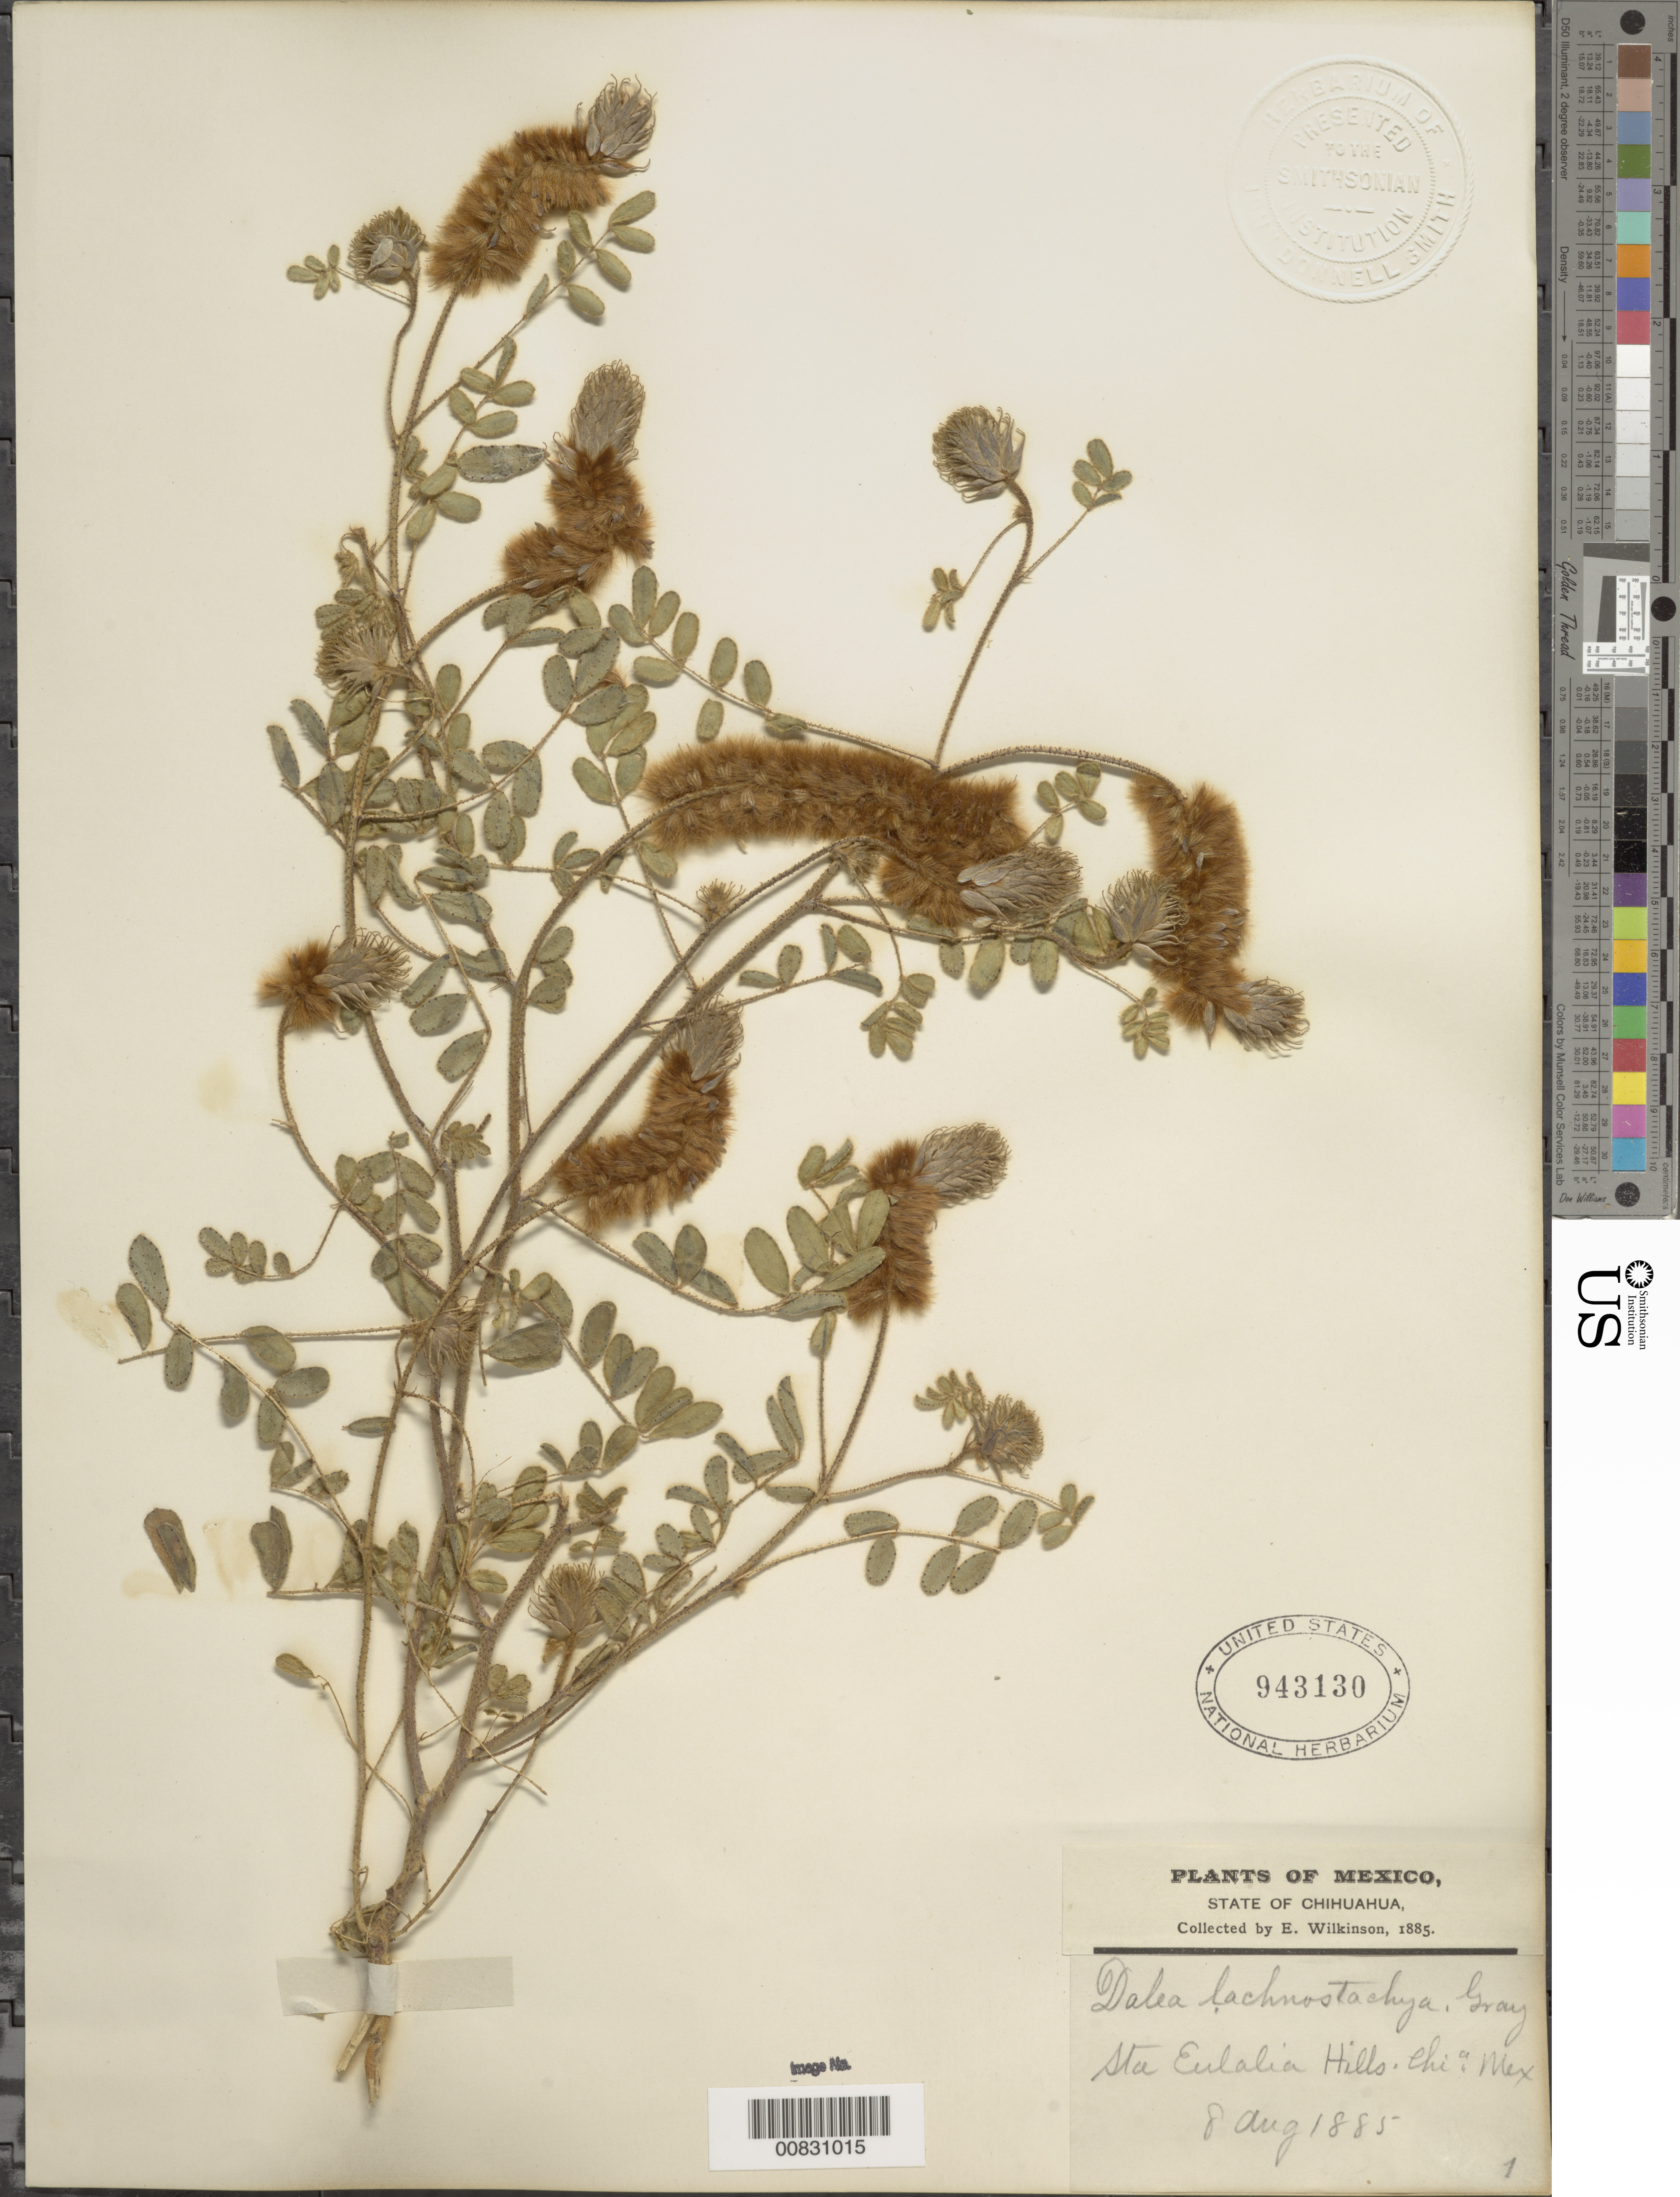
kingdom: Plantae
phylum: Tracheophyta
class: Magnoliopsida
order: Fabales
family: Fabaceae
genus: Dalea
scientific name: Dalea lachnostachys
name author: A. Gray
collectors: E. Wilkinson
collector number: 1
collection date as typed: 08 Aug 1885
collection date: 1885-08-08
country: Mexico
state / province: Chihuahua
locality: Sta. Eulalia Hills.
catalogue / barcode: US 943130